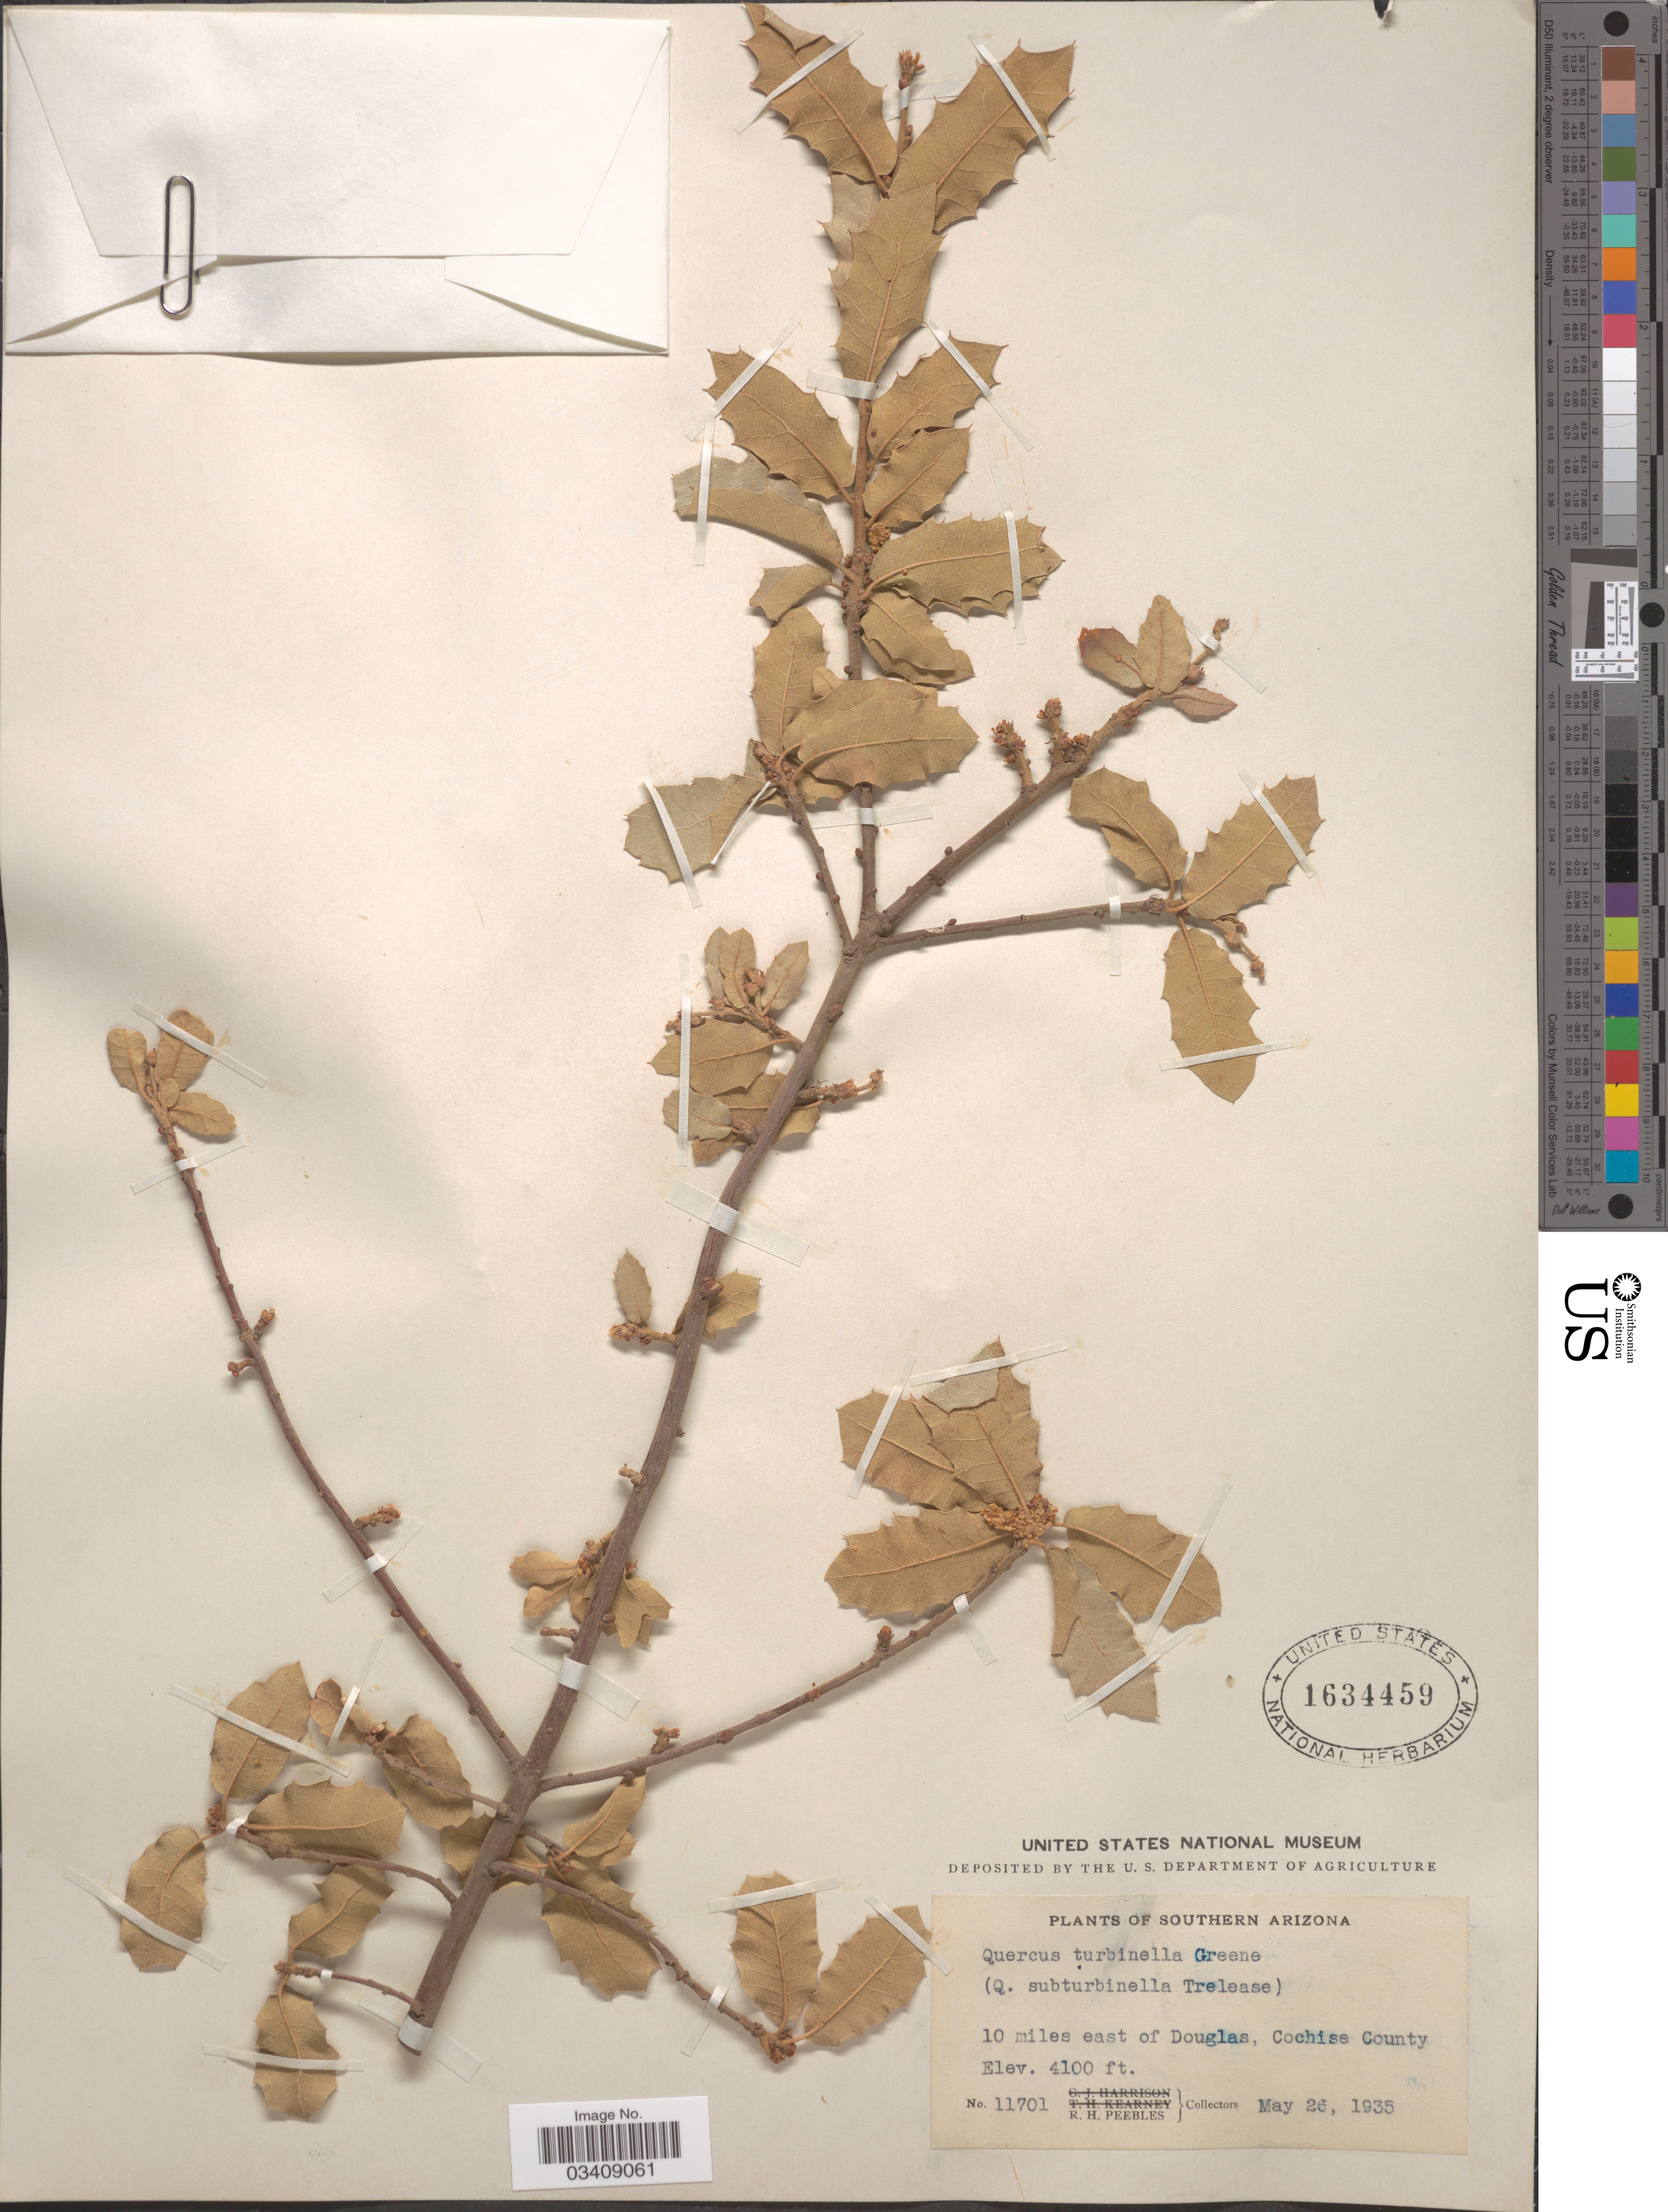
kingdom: Plantae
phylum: Tracheophyta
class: Magnoliopsida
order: Fagales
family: Fagaceae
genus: Quercus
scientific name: Quercus turbinella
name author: Greene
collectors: R. H. Peebles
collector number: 11701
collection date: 1935-05-26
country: United States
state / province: Arizona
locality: Southern Arizona. 10 miles east of Douglas, Cochise County.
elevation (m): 1250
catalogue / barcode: US 1634459